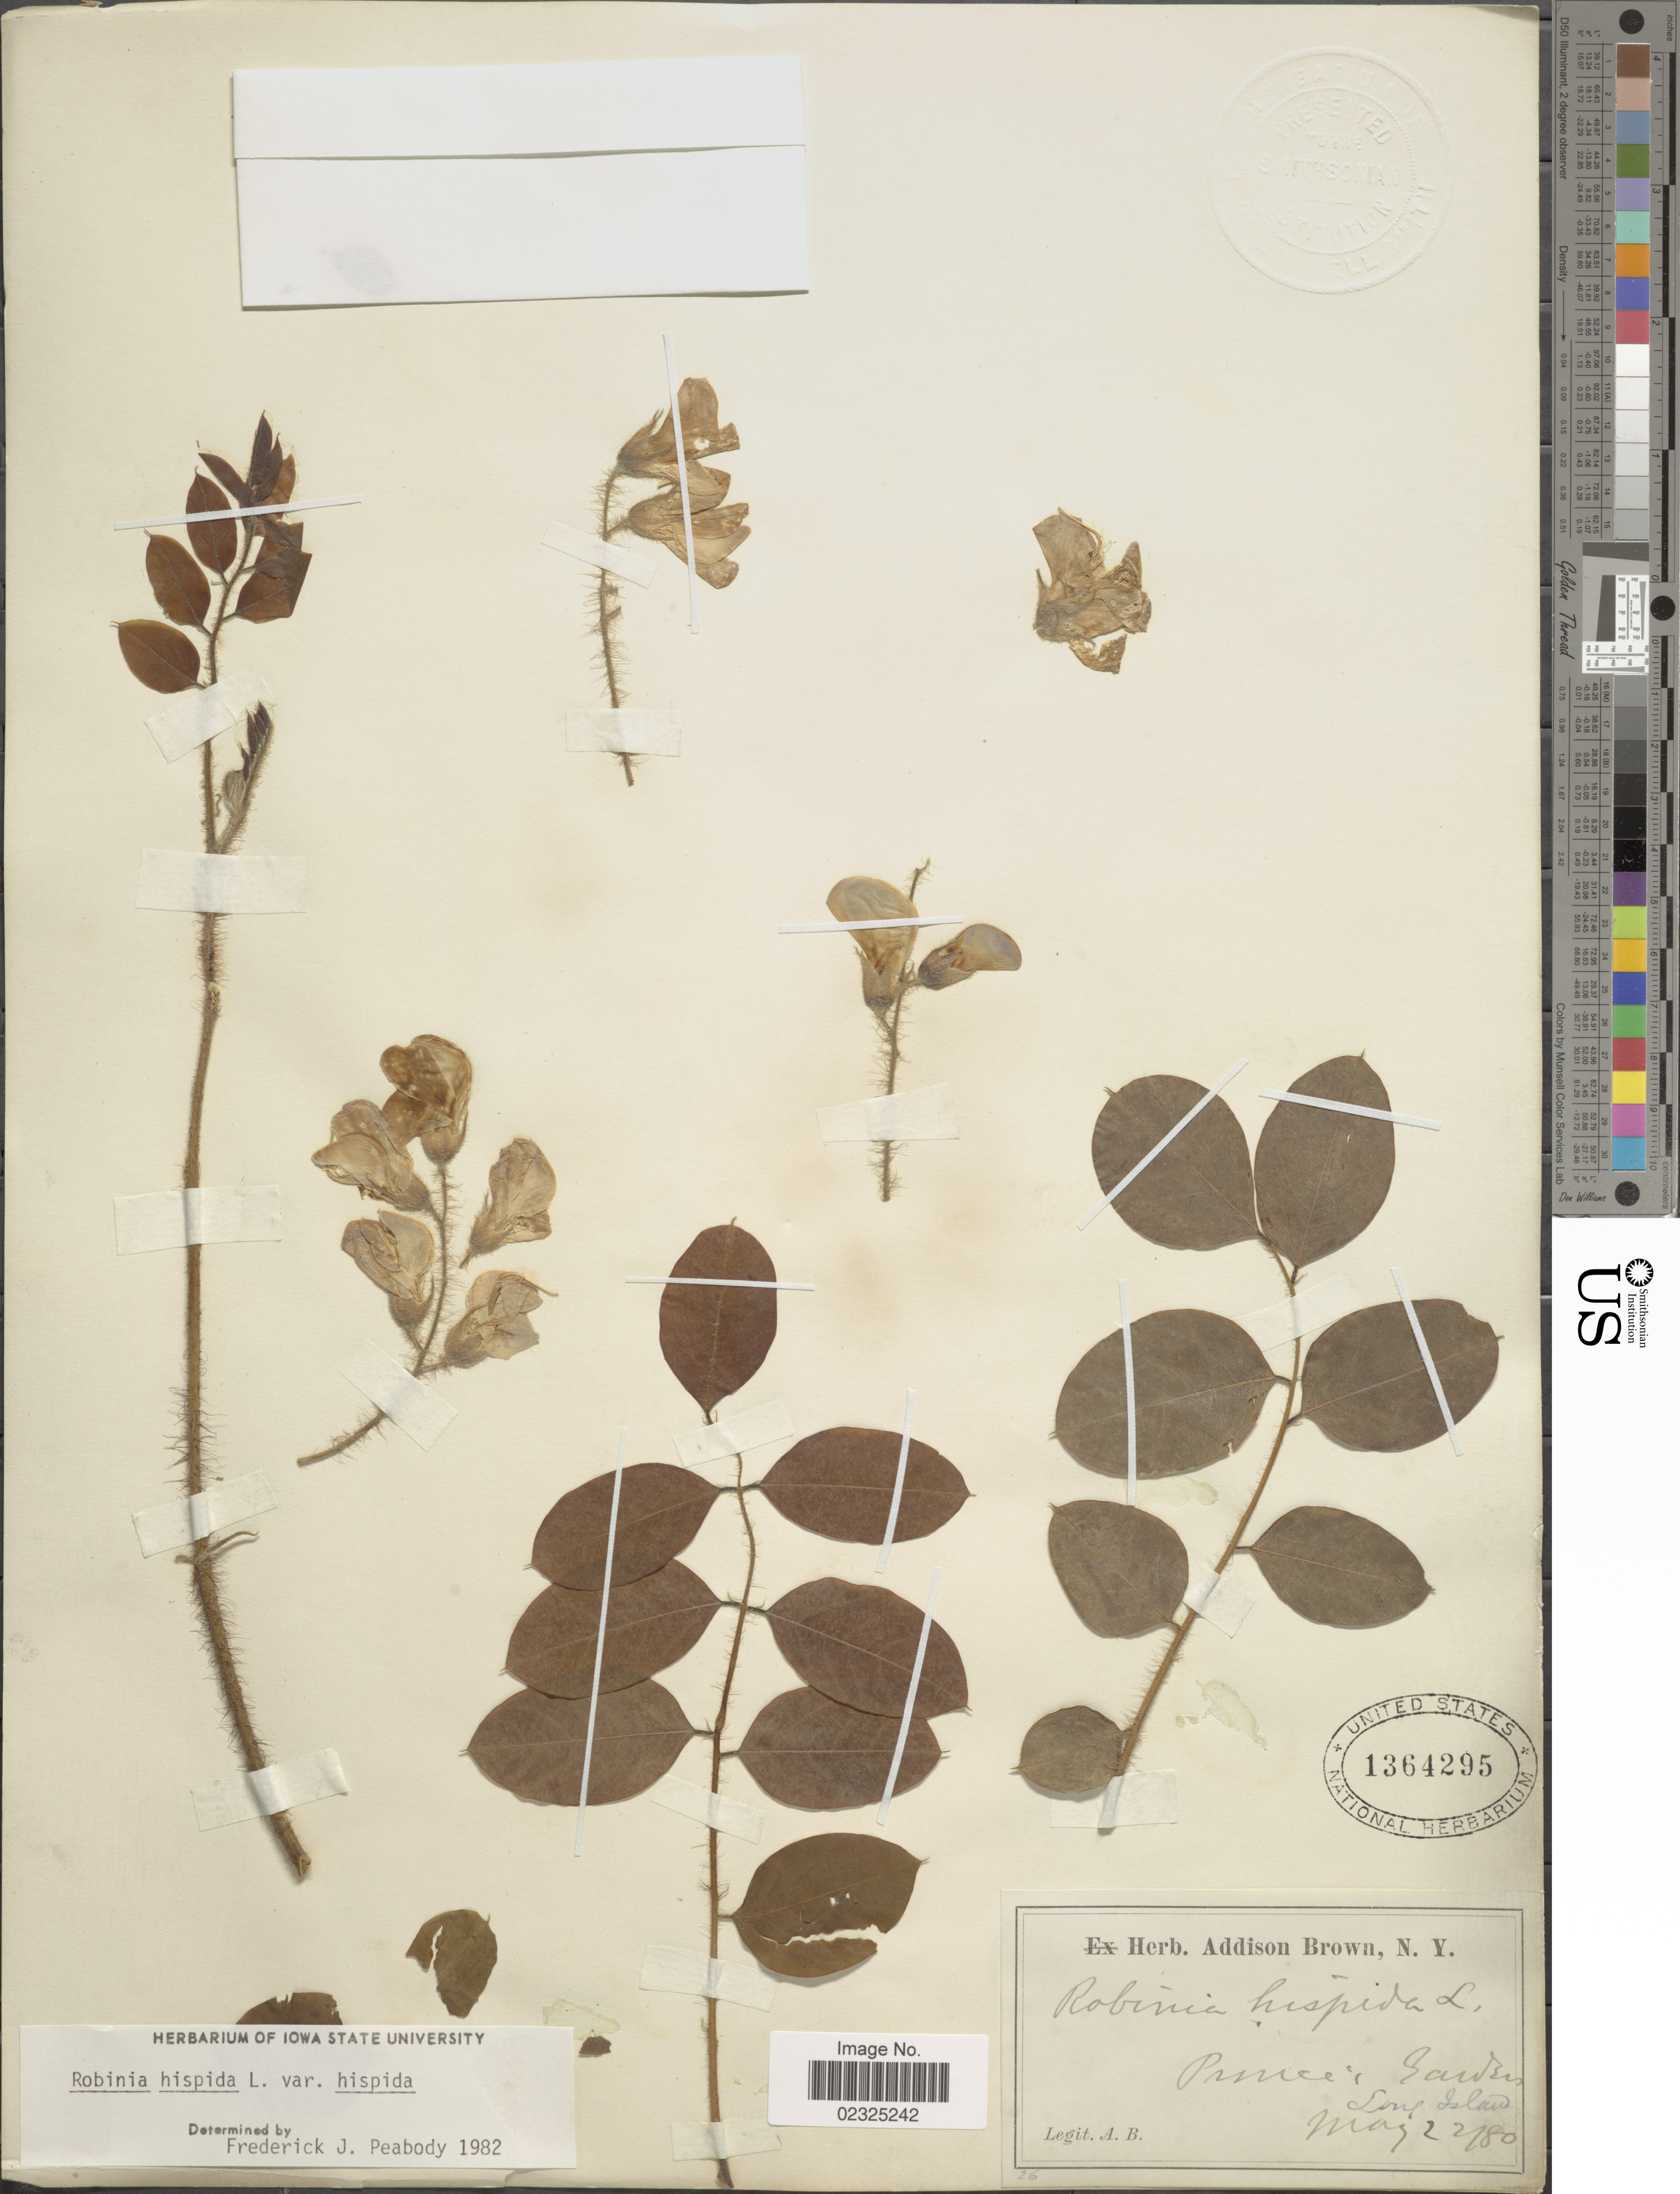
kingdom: Plantae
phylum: Tracheophyta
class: Magnoliopsida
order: Fabales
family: Fabaceae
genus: Robinia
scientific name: Robinia hispida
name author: L.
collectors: A. Brown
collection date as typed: Transcribed d/m/y: 22/5/80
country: United States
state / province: New York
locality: Prince's Gardens, Long Island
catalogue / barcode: US 1364295